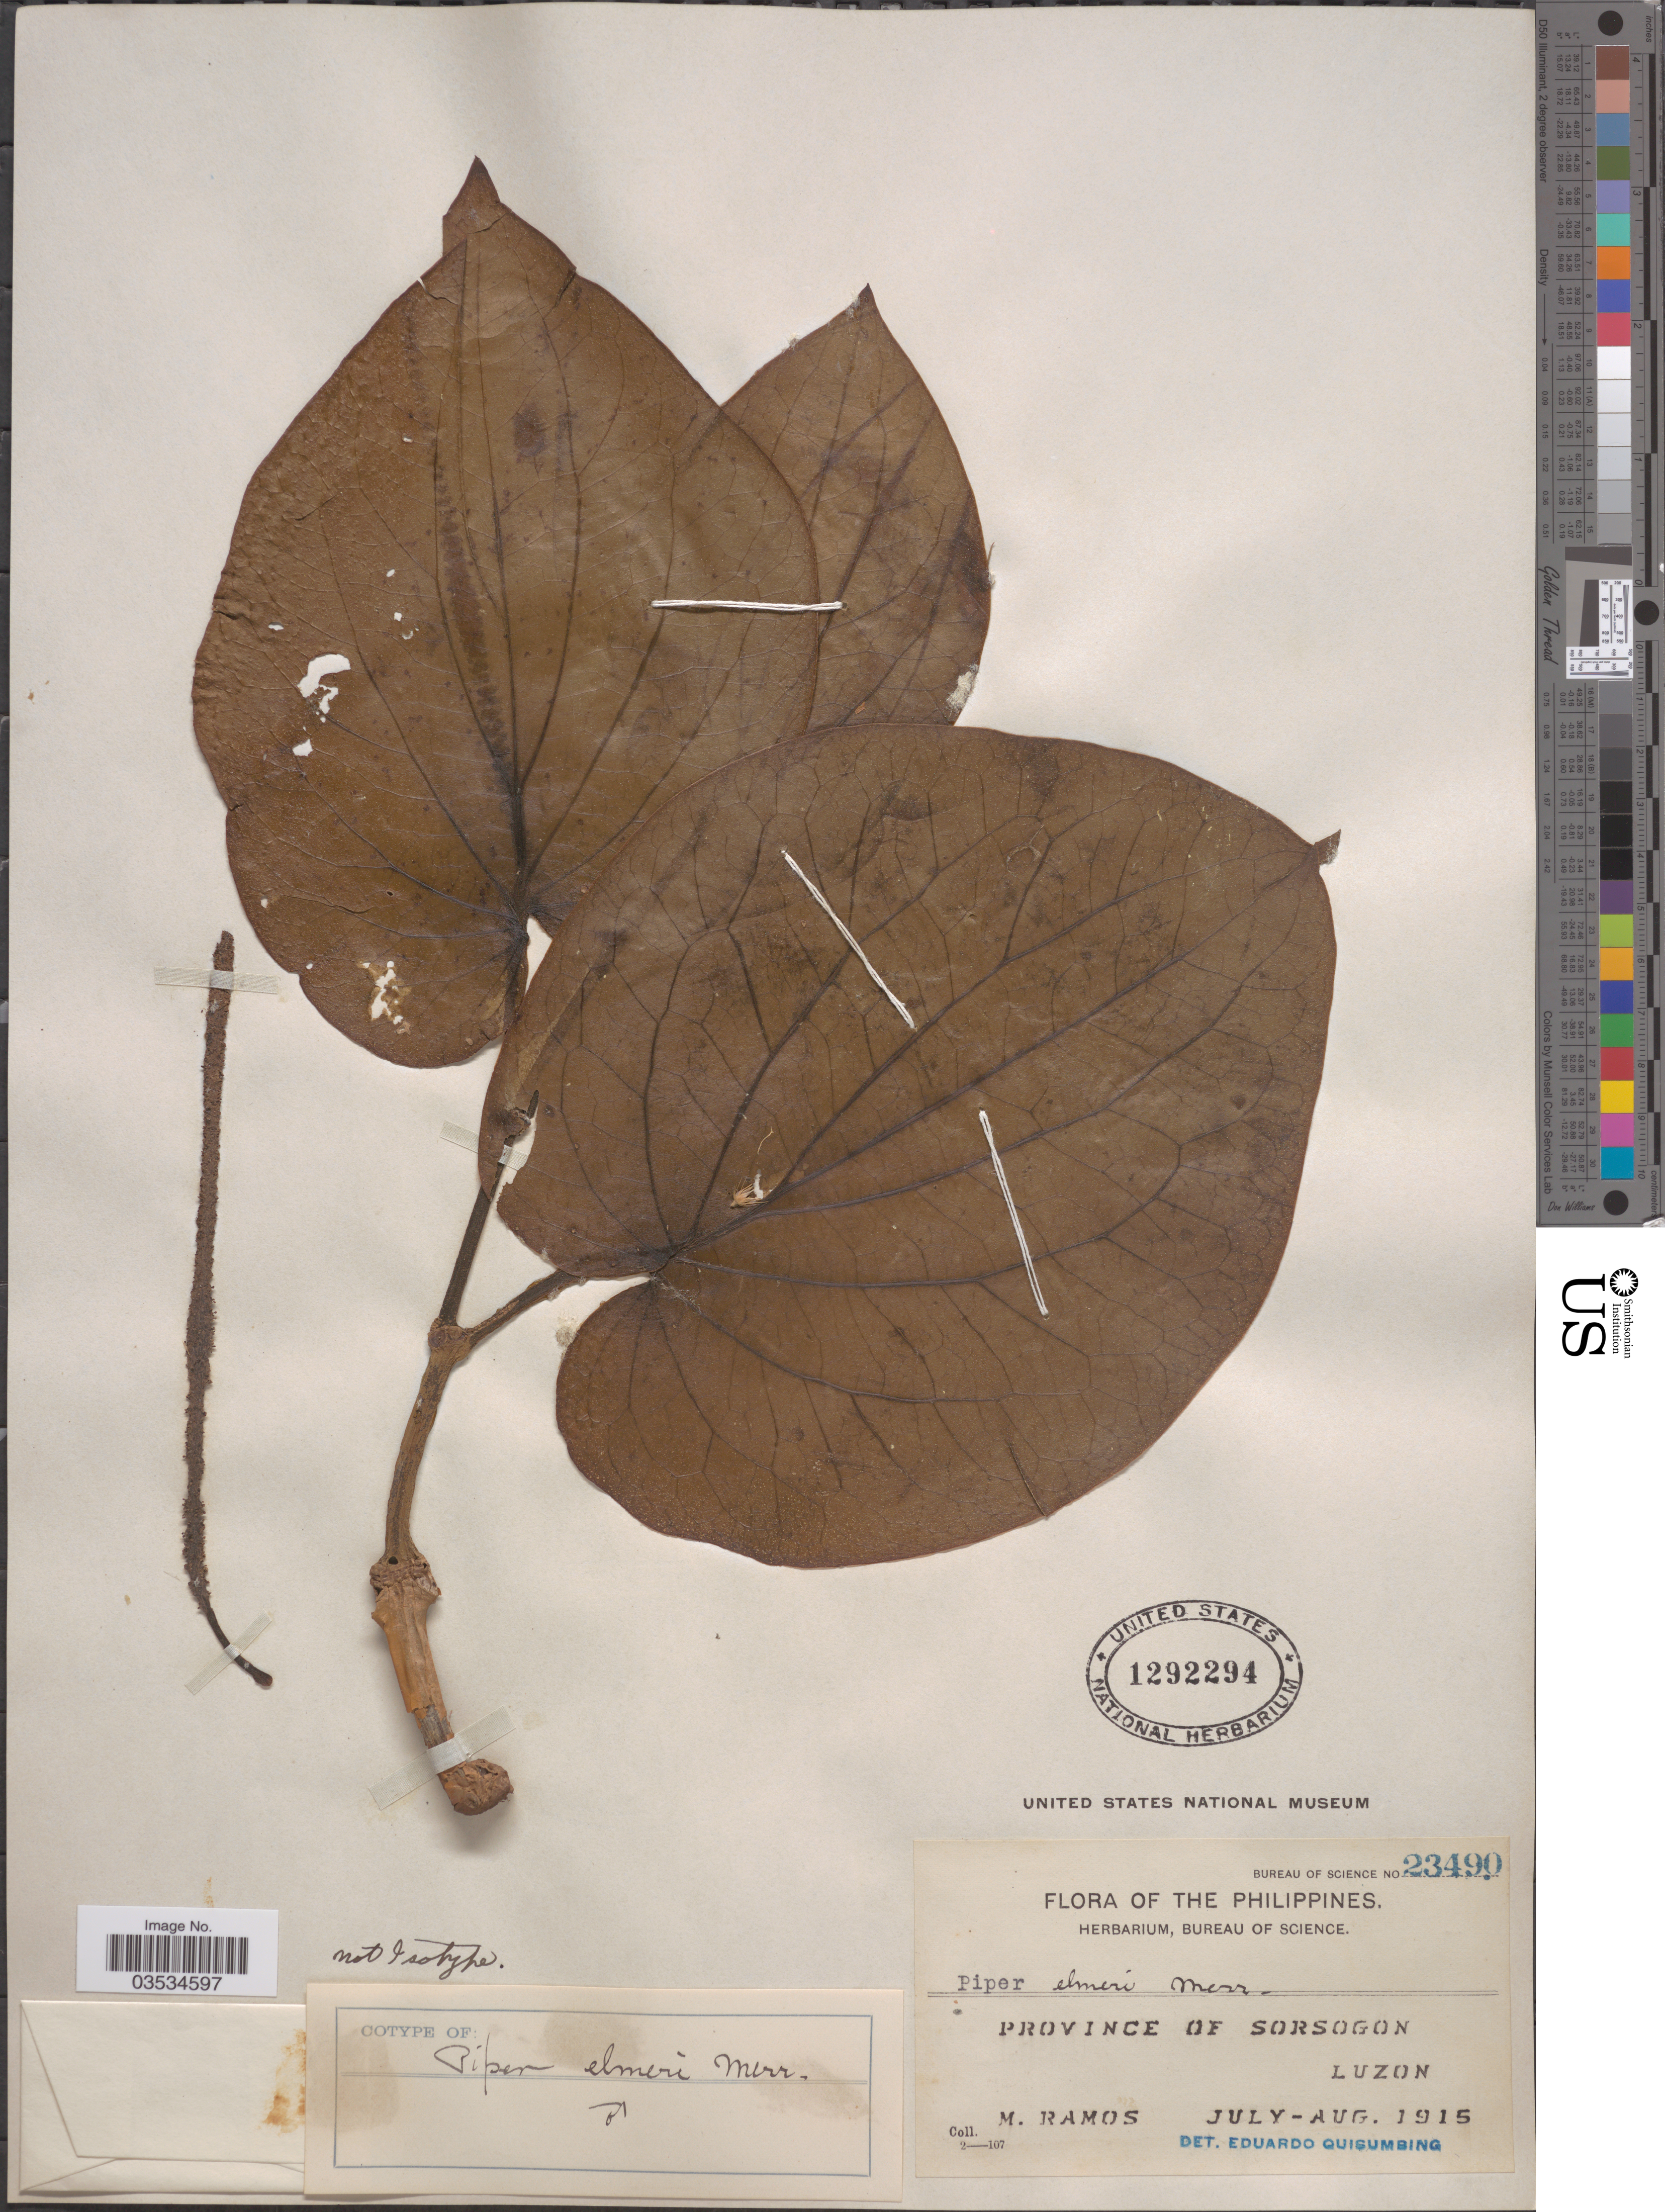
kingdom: Plantae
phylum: Tracheophyta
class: Magnoliopsida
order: Piperales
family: Piperaceae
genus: Piper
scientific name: Piper elmeri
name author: Merr.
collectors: M. Ramos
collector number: Bureau of Science 23490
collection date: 1915-07/1915-08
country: Philippines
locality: Province of Sorsogon. Luzon.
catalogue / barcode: US 1292294